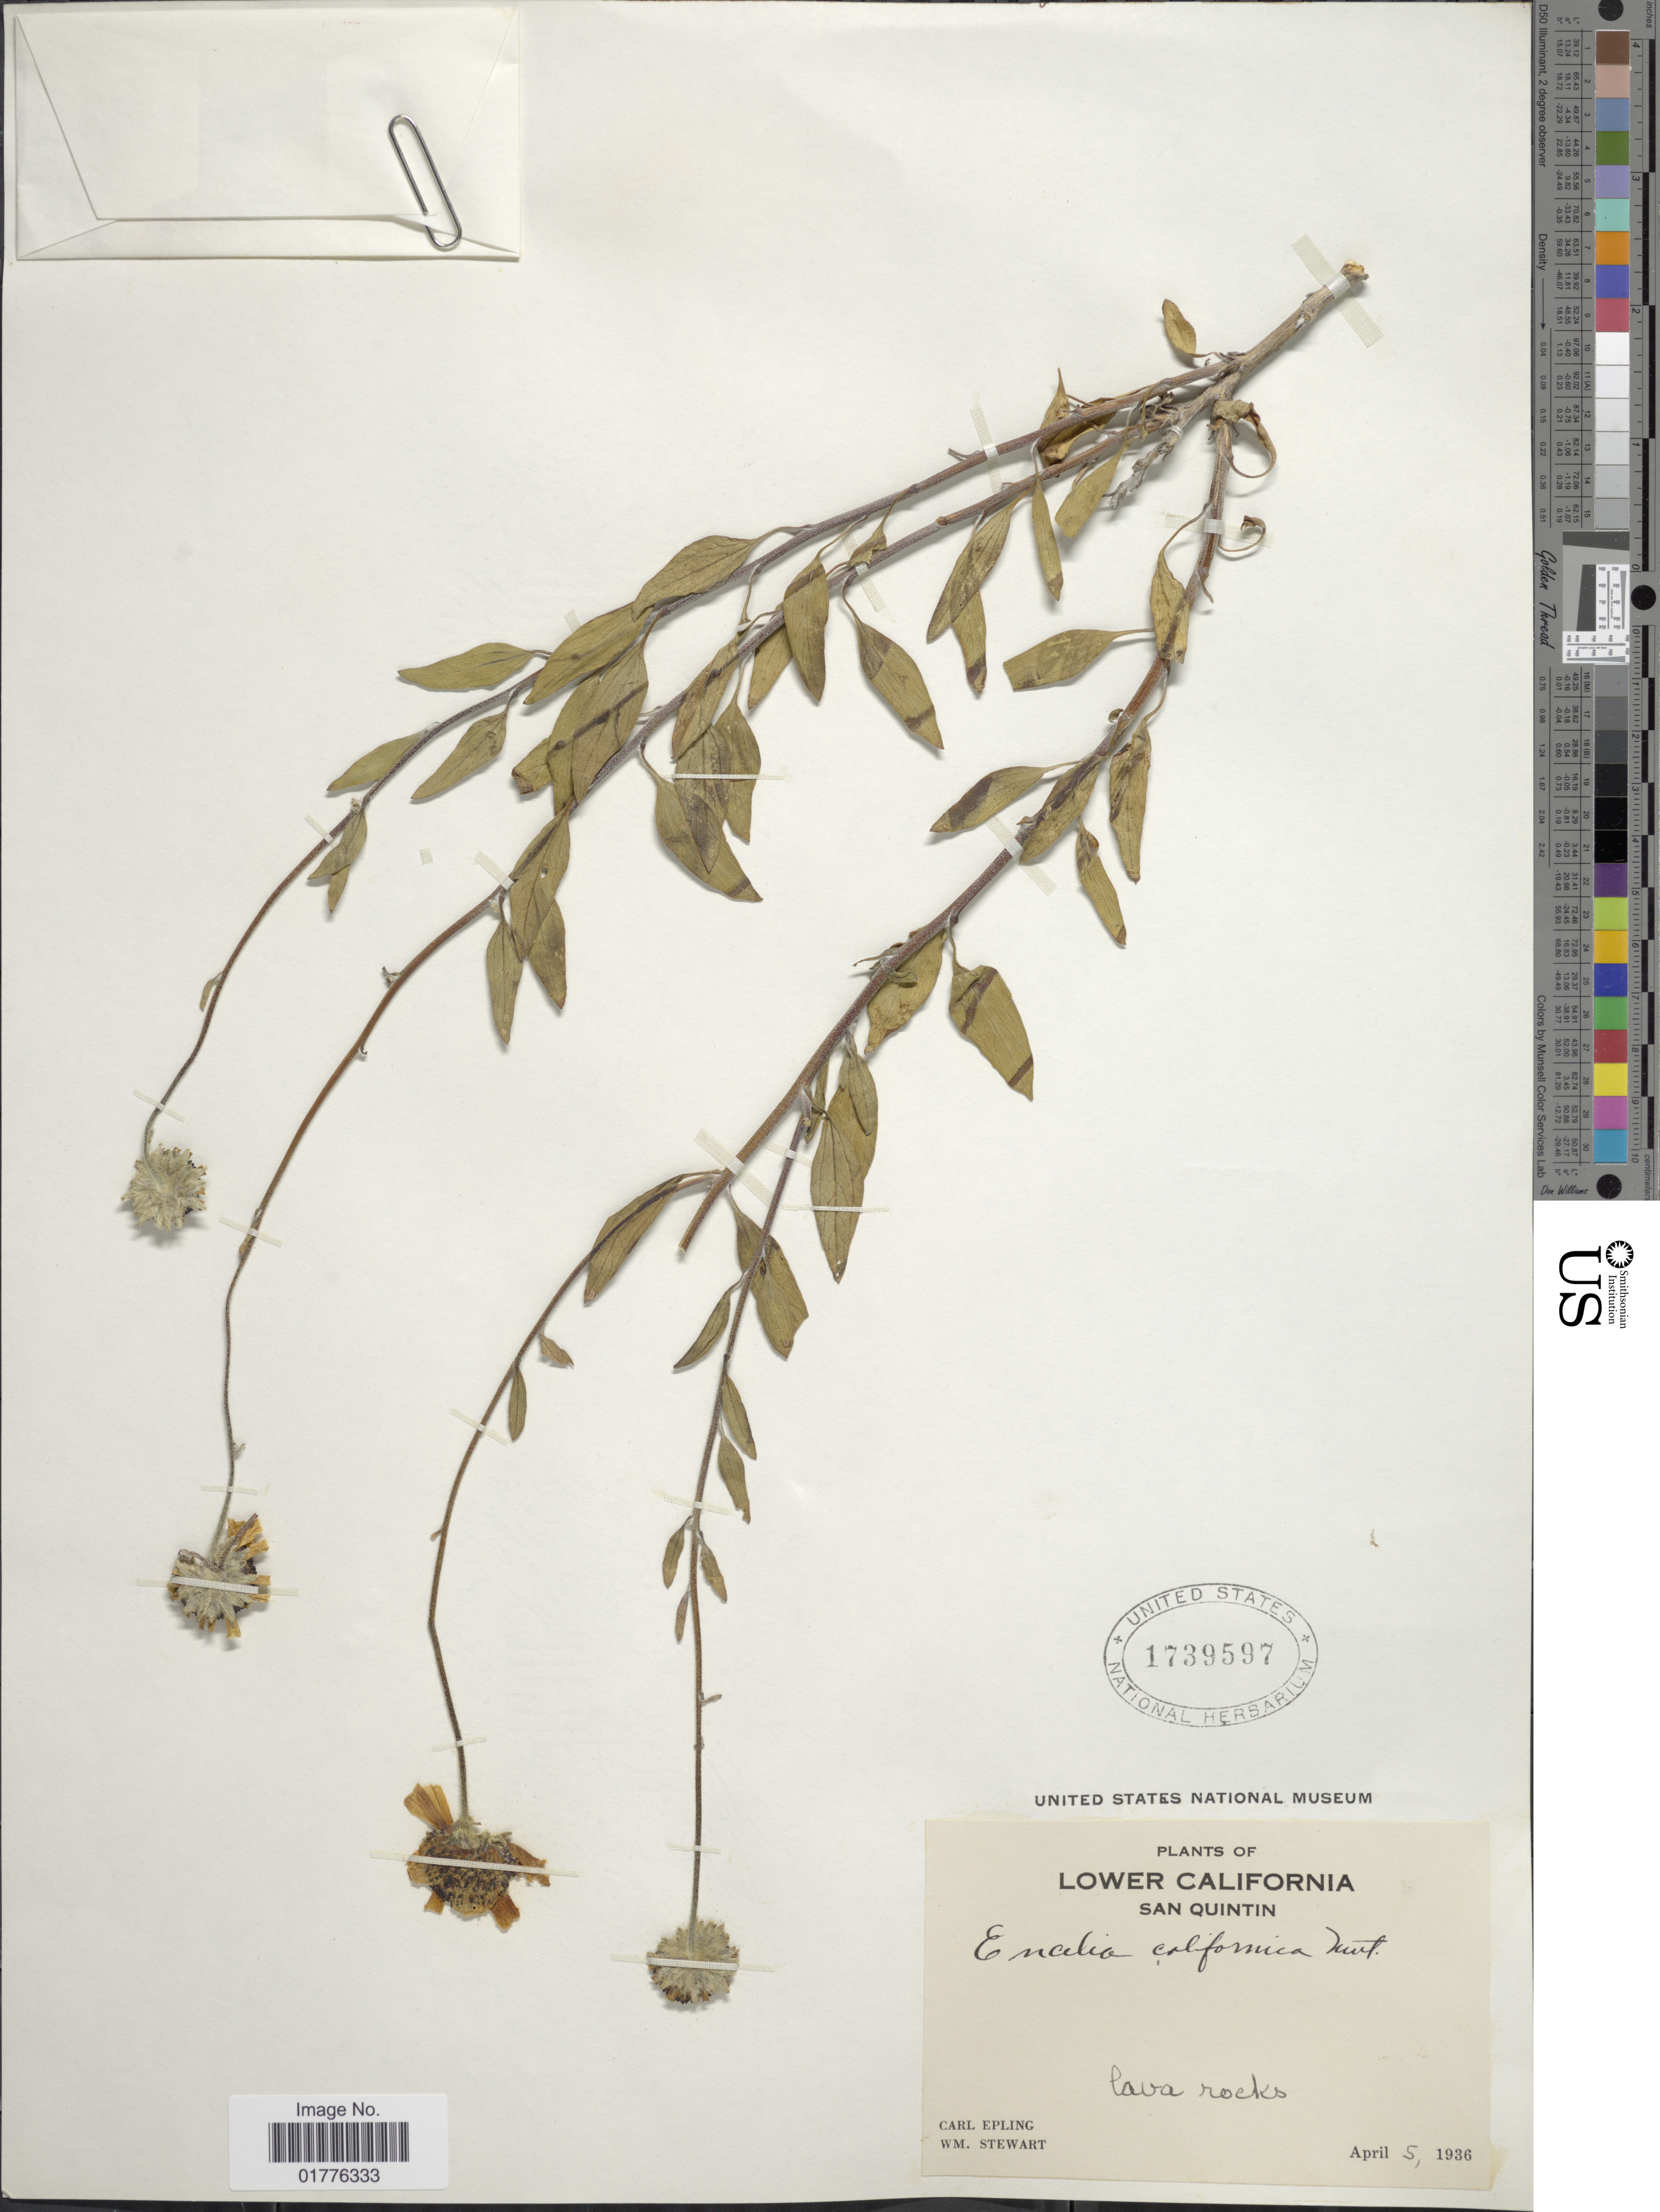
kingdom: Plantae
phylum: Tracheophyta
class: Magnoliopsida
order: Asterales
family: Asteraceae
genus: Encelia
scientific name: Encelia californica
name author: Nutt.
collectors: C. C. Epling & W. Stewart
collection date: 1936-04-05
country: Mexico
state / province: Baja California Norte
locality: Lower California, San Quintin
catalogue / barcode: US 1739597